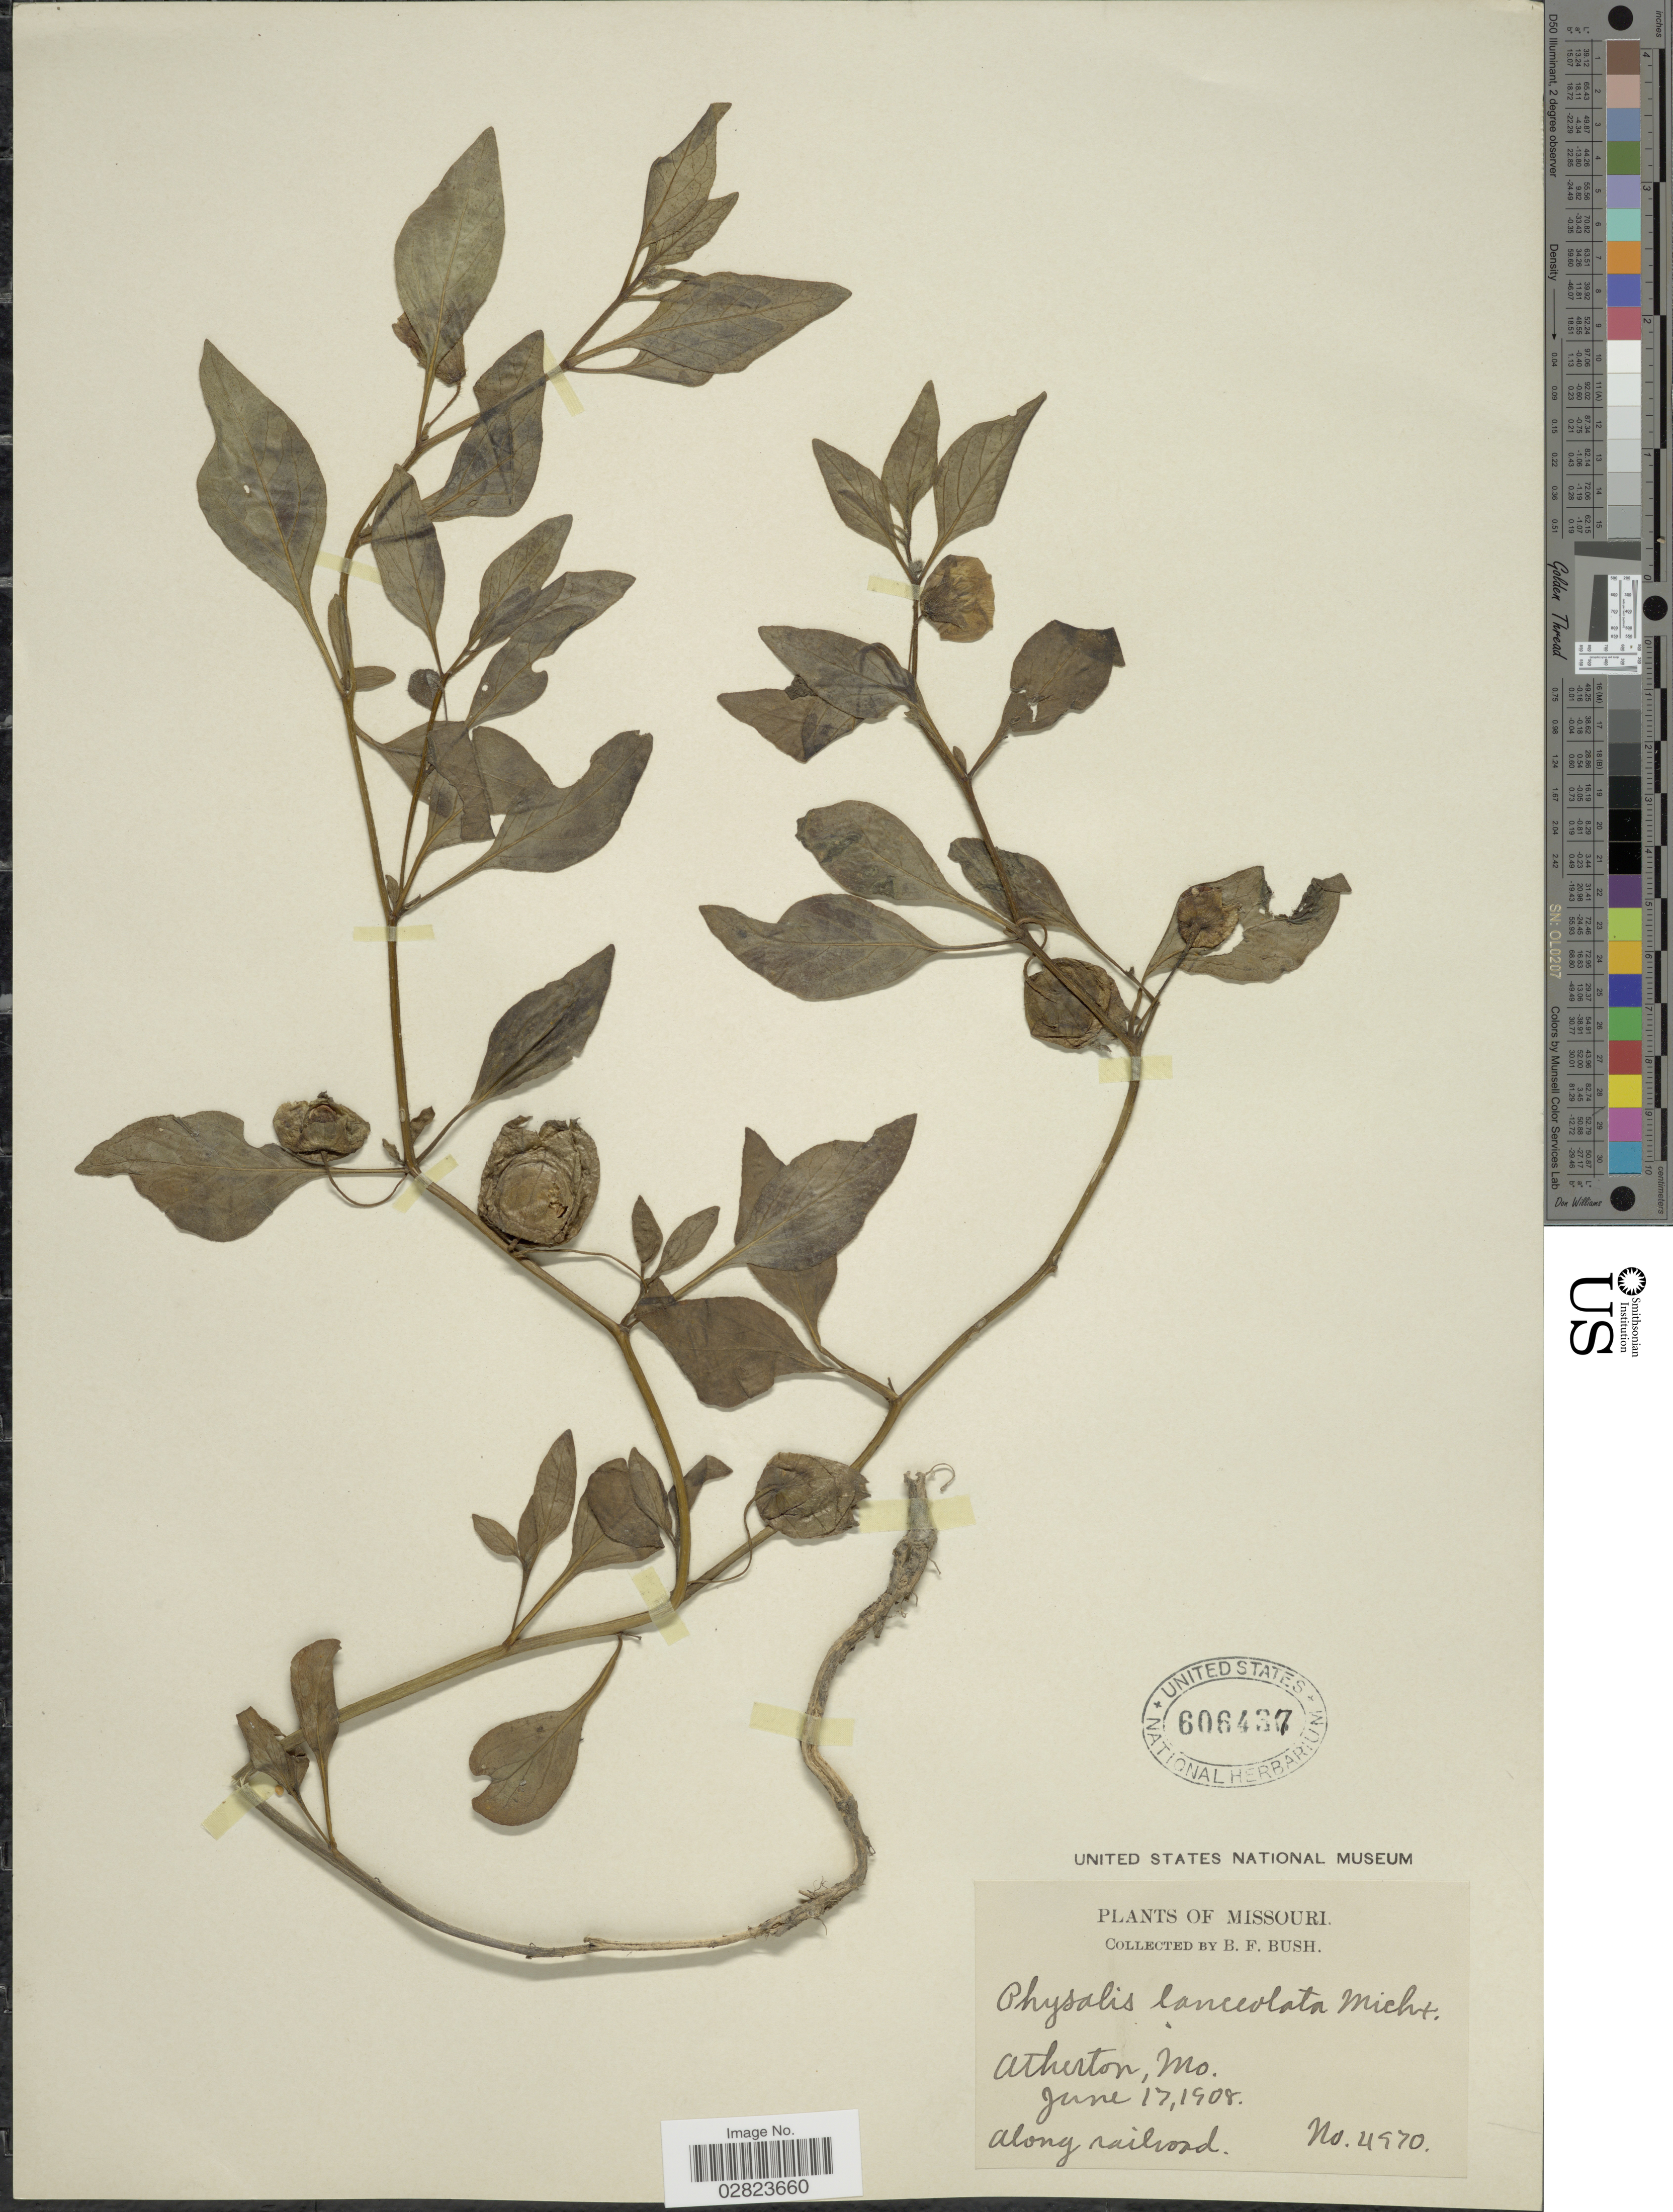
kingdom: Plantae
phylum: Tracheophyta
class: Magnoliopsida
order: Solanales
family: Solanaceae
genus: Physalis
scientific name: Physalis lanceolata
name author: Michx.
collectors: B. F. Bush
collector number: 4970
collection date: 1908-06-17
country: United States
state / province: Missouri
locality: Atherton.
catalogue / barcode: US 606437